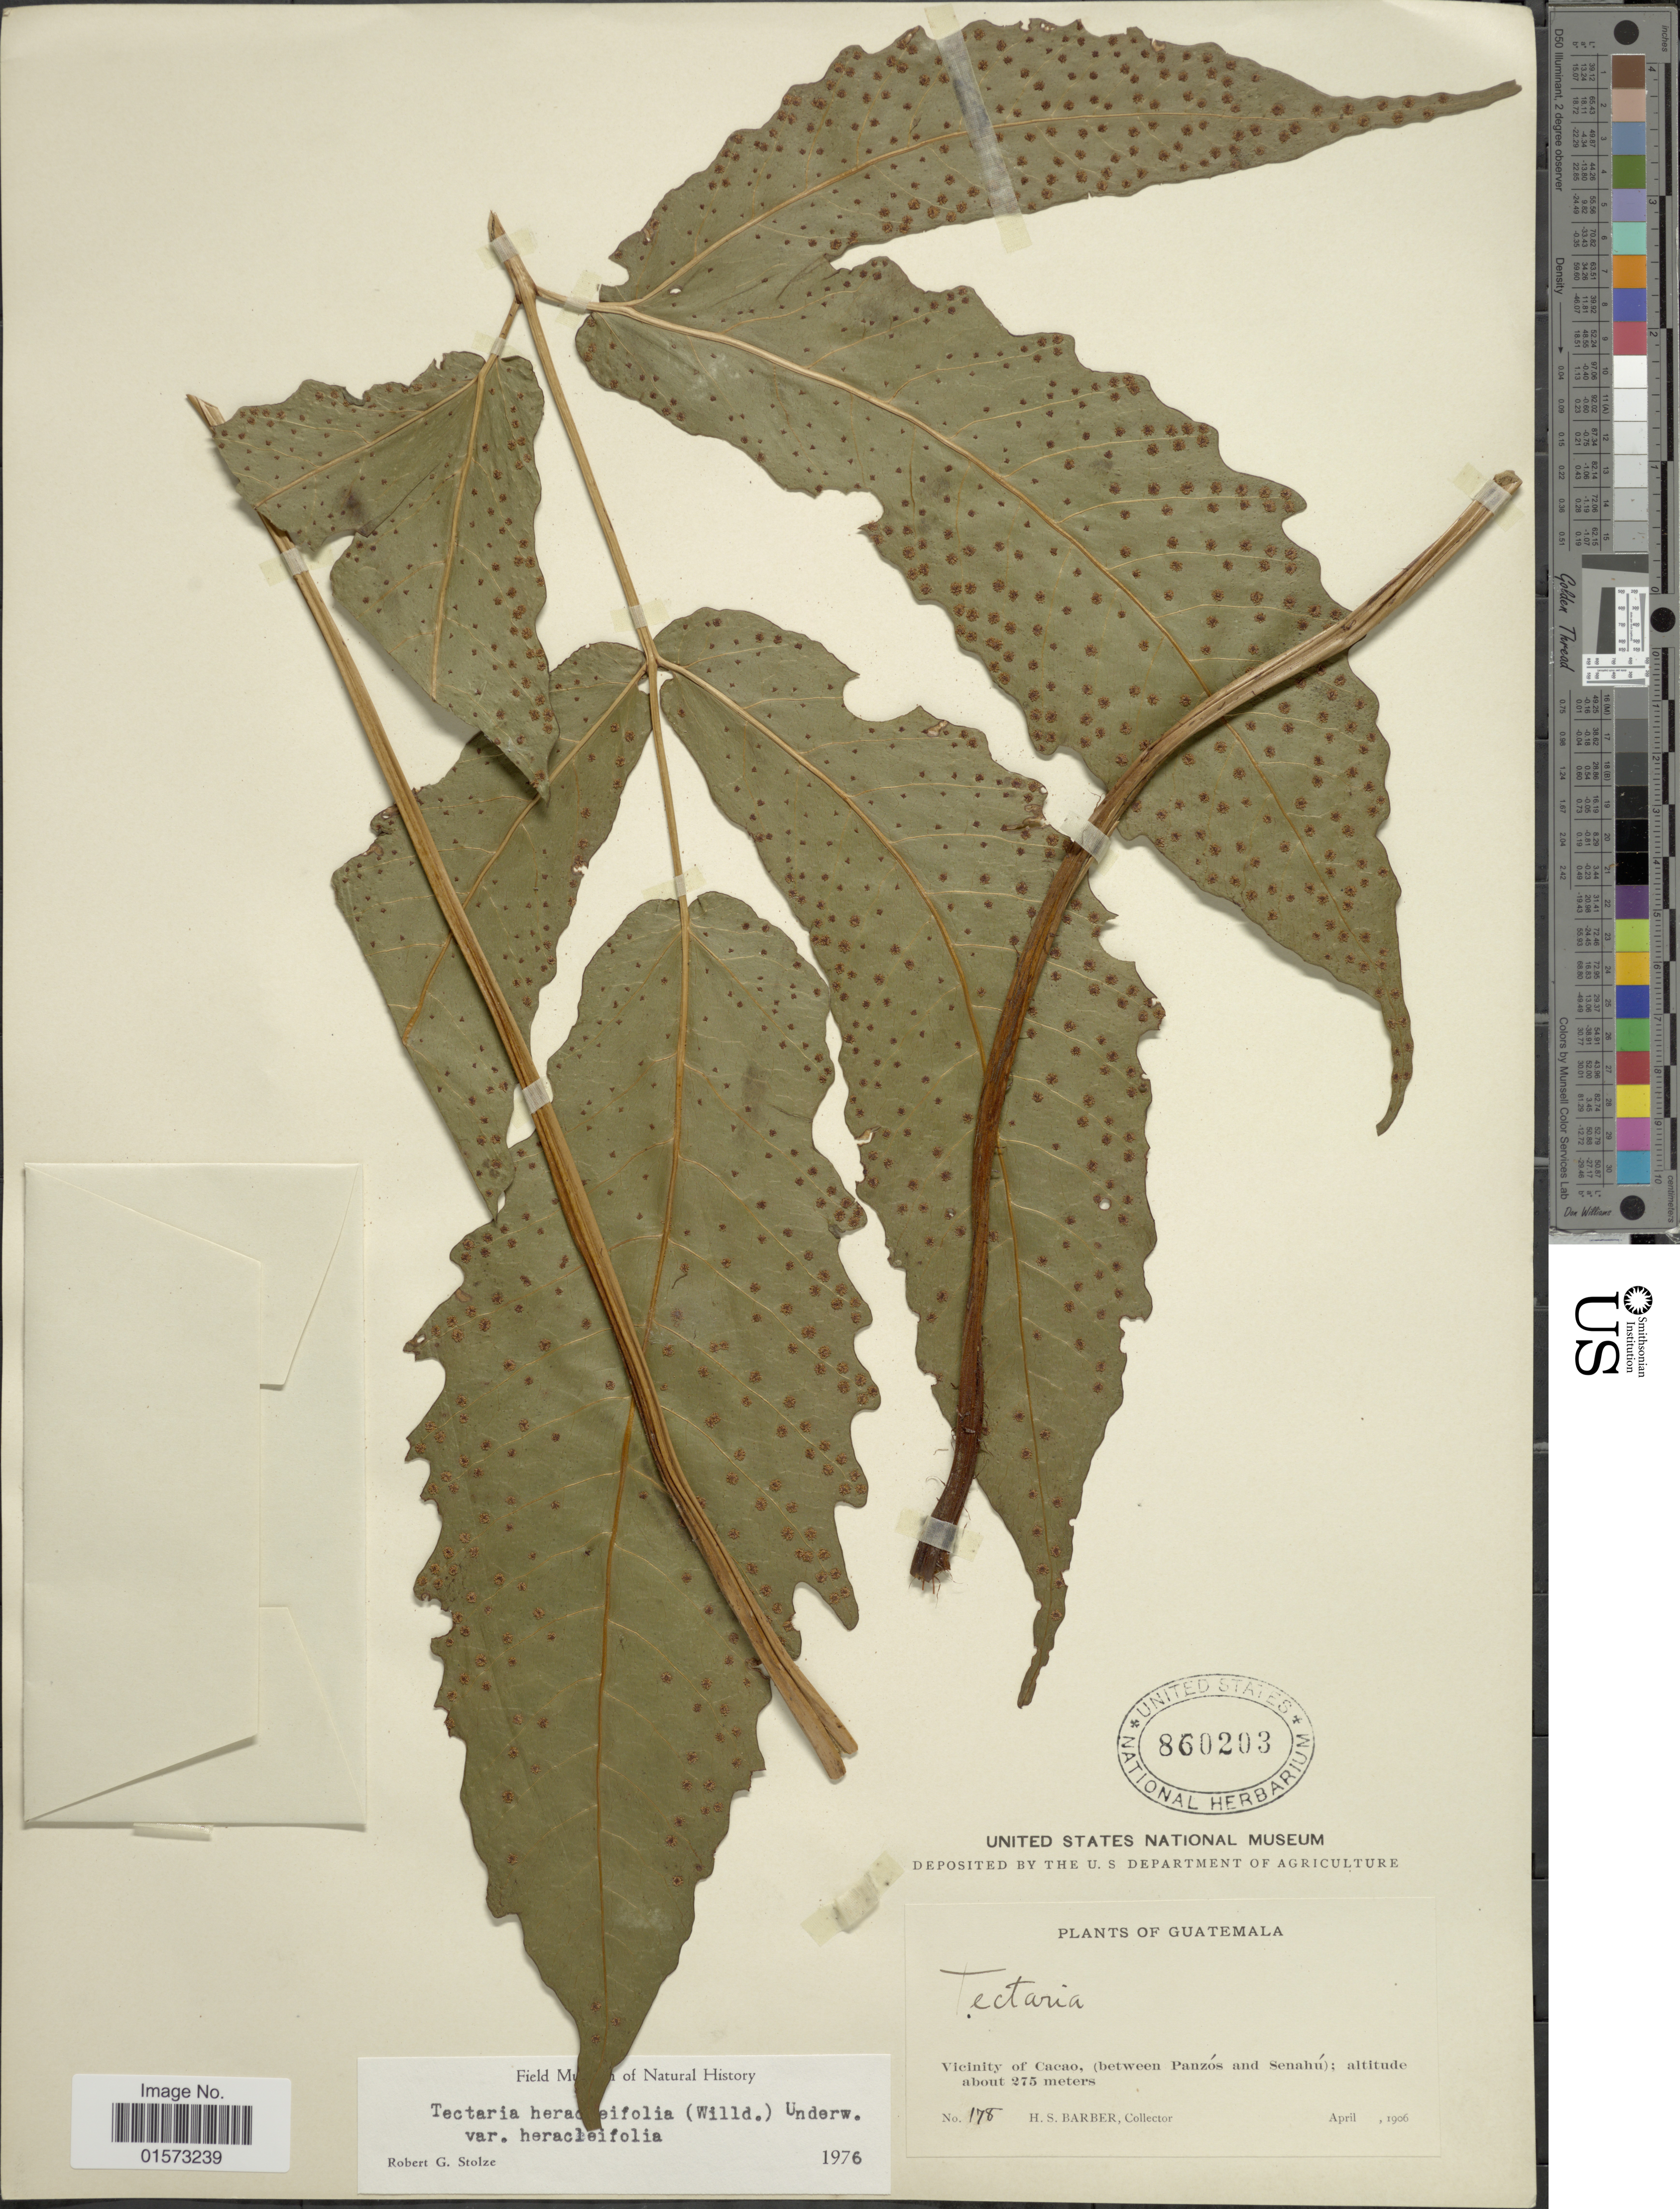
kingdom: Plantae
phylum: Tracheophyta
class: Polypodiopsida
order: Polypodiales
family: Tectariaceae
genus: Tectaria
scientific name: Tectaria heracleifolia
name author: (Willd.) Underw.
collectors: H. Barber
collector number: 178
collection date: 1906-04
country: Guatemala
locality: Vicinity of Cacao, (between Panzos and Senahu)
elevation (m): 275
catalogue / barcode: US 860203